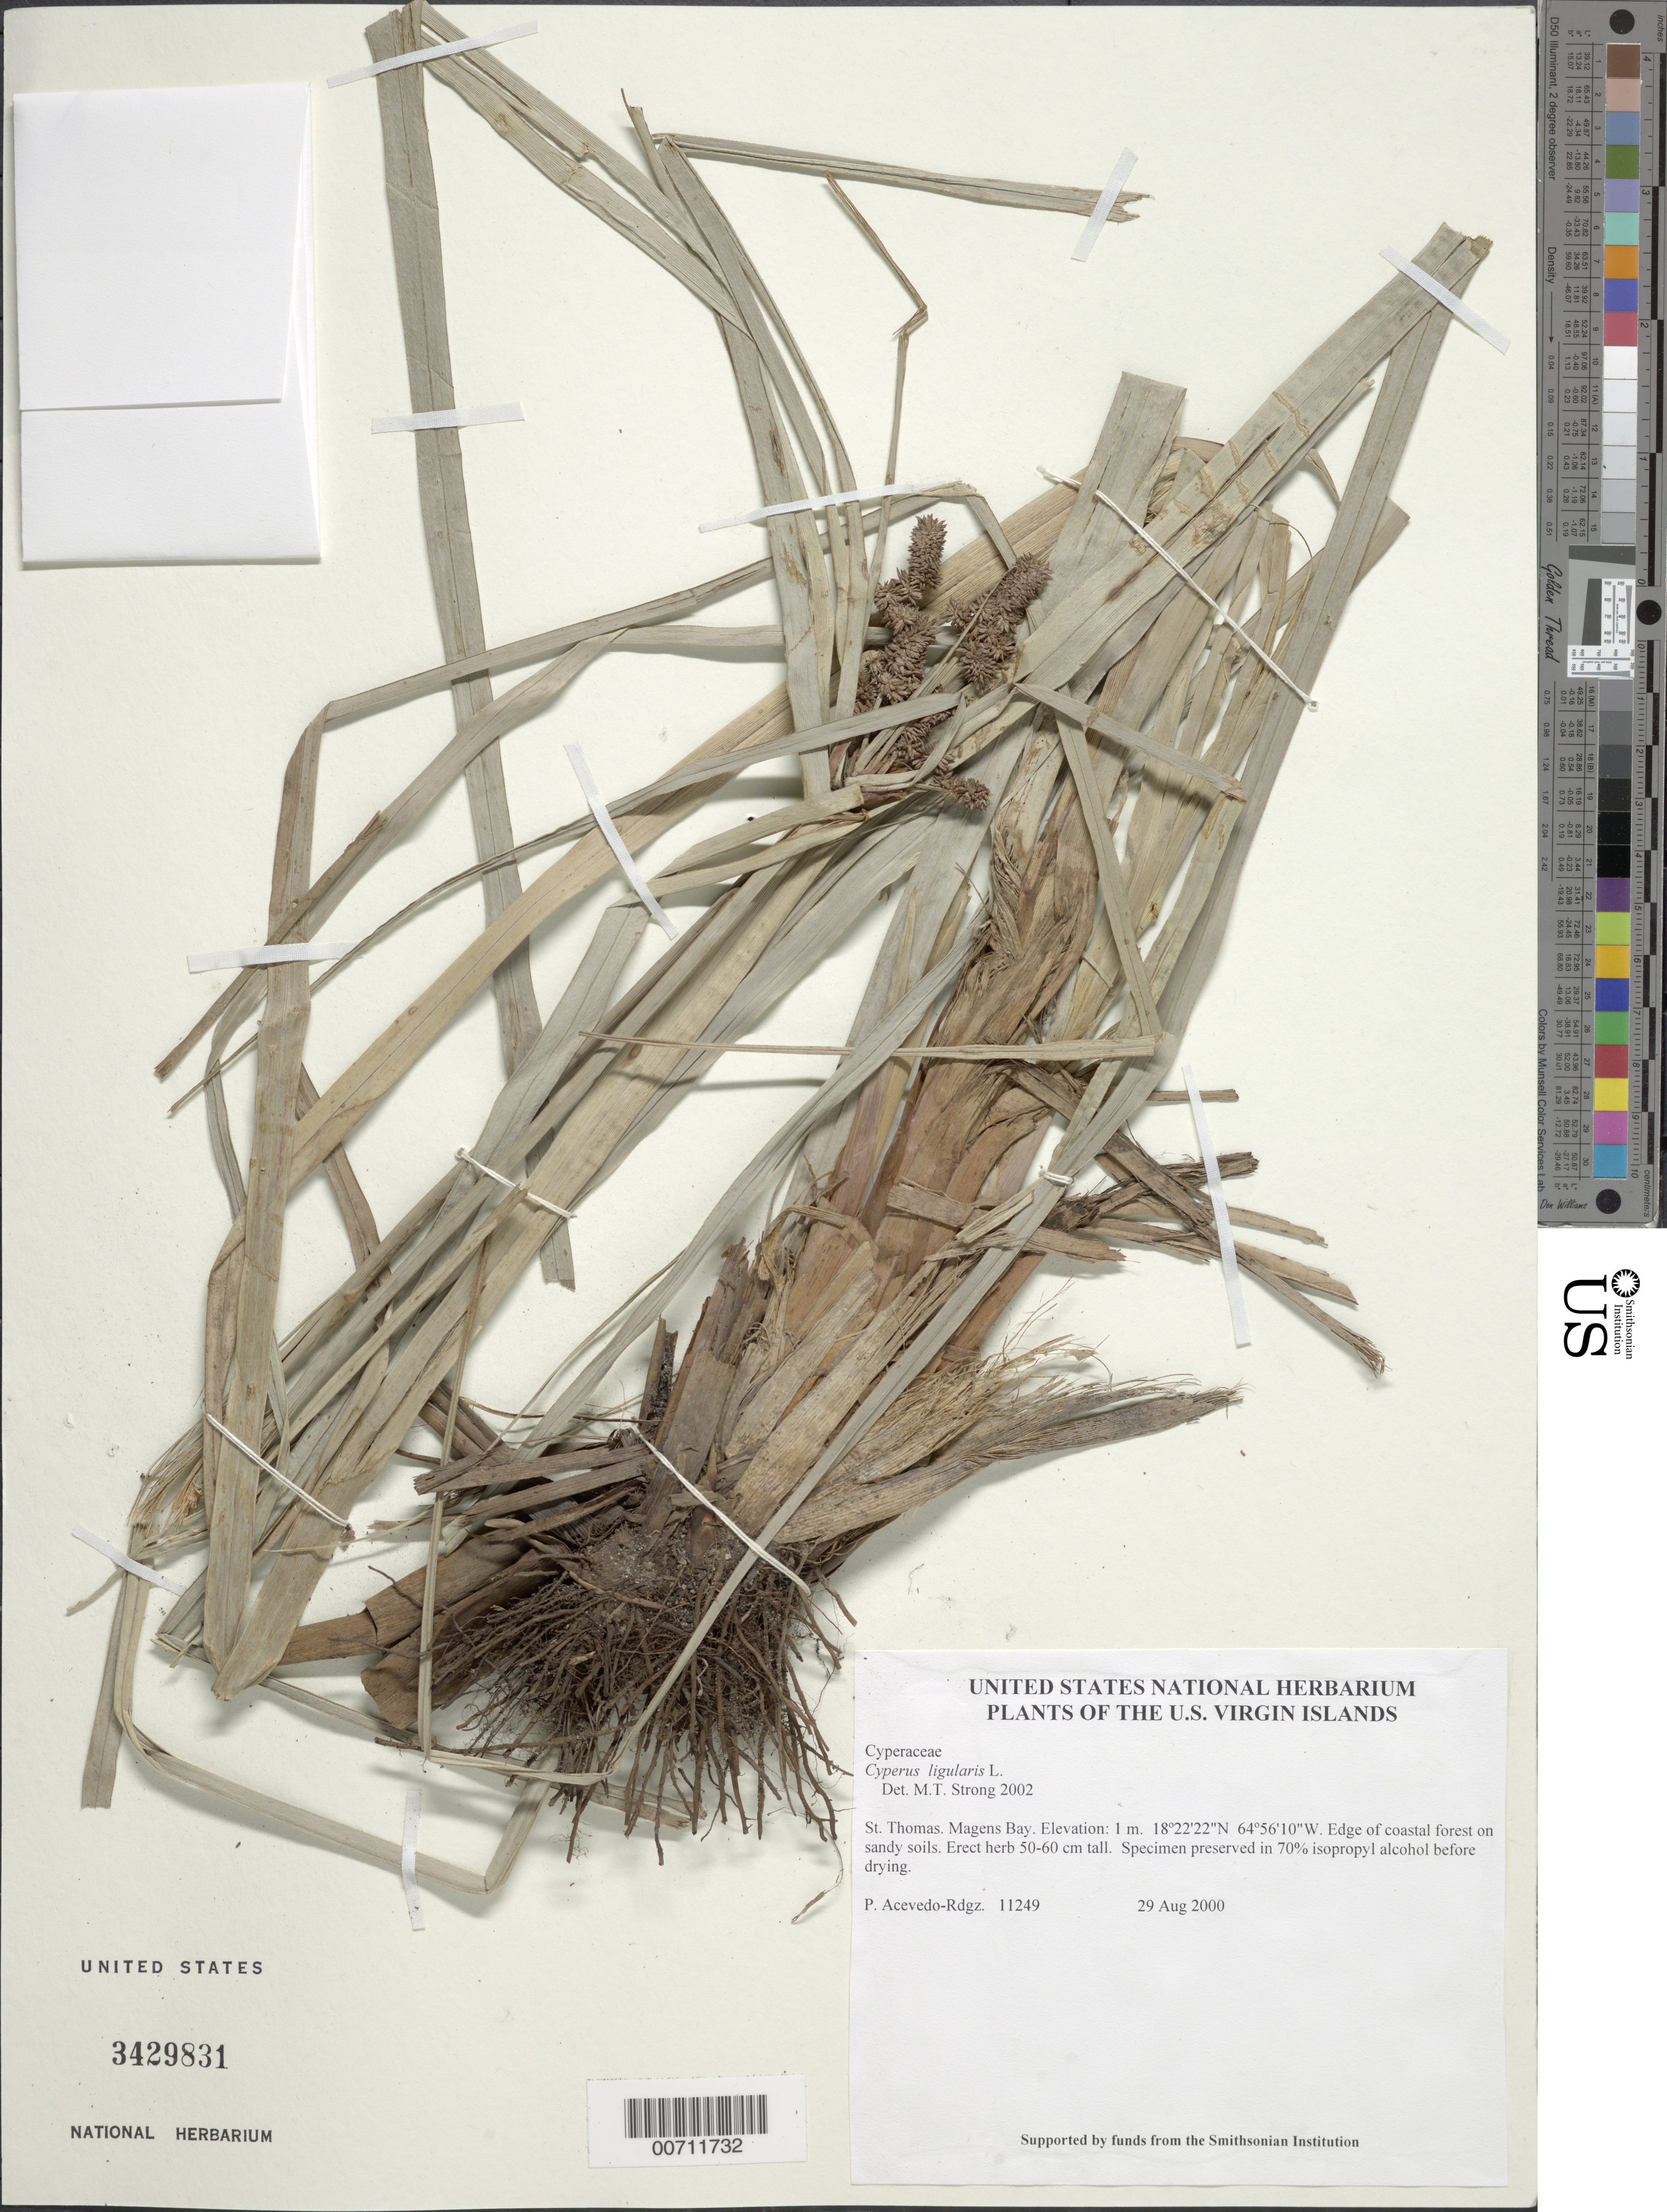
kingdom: Plantae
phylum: Tracheophyta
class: Liliopsida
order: Poales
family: Cyperaceae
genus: Cyperus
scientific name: Cyperus ligularis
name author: L.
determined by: Strong, M. T., (US), Smithsonian Institution - National Museum of Natural History (UNITED STATES)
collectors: P. Acevedo-Rodr.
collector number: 11249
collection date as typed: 29 Aug 2000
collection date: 2000-08-29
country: U.S. Virgin Islands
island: St. Thomas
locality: Magens Bay.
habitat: Edge of coastal forest on sandy soils.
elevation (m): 1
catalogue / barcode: US 3429831